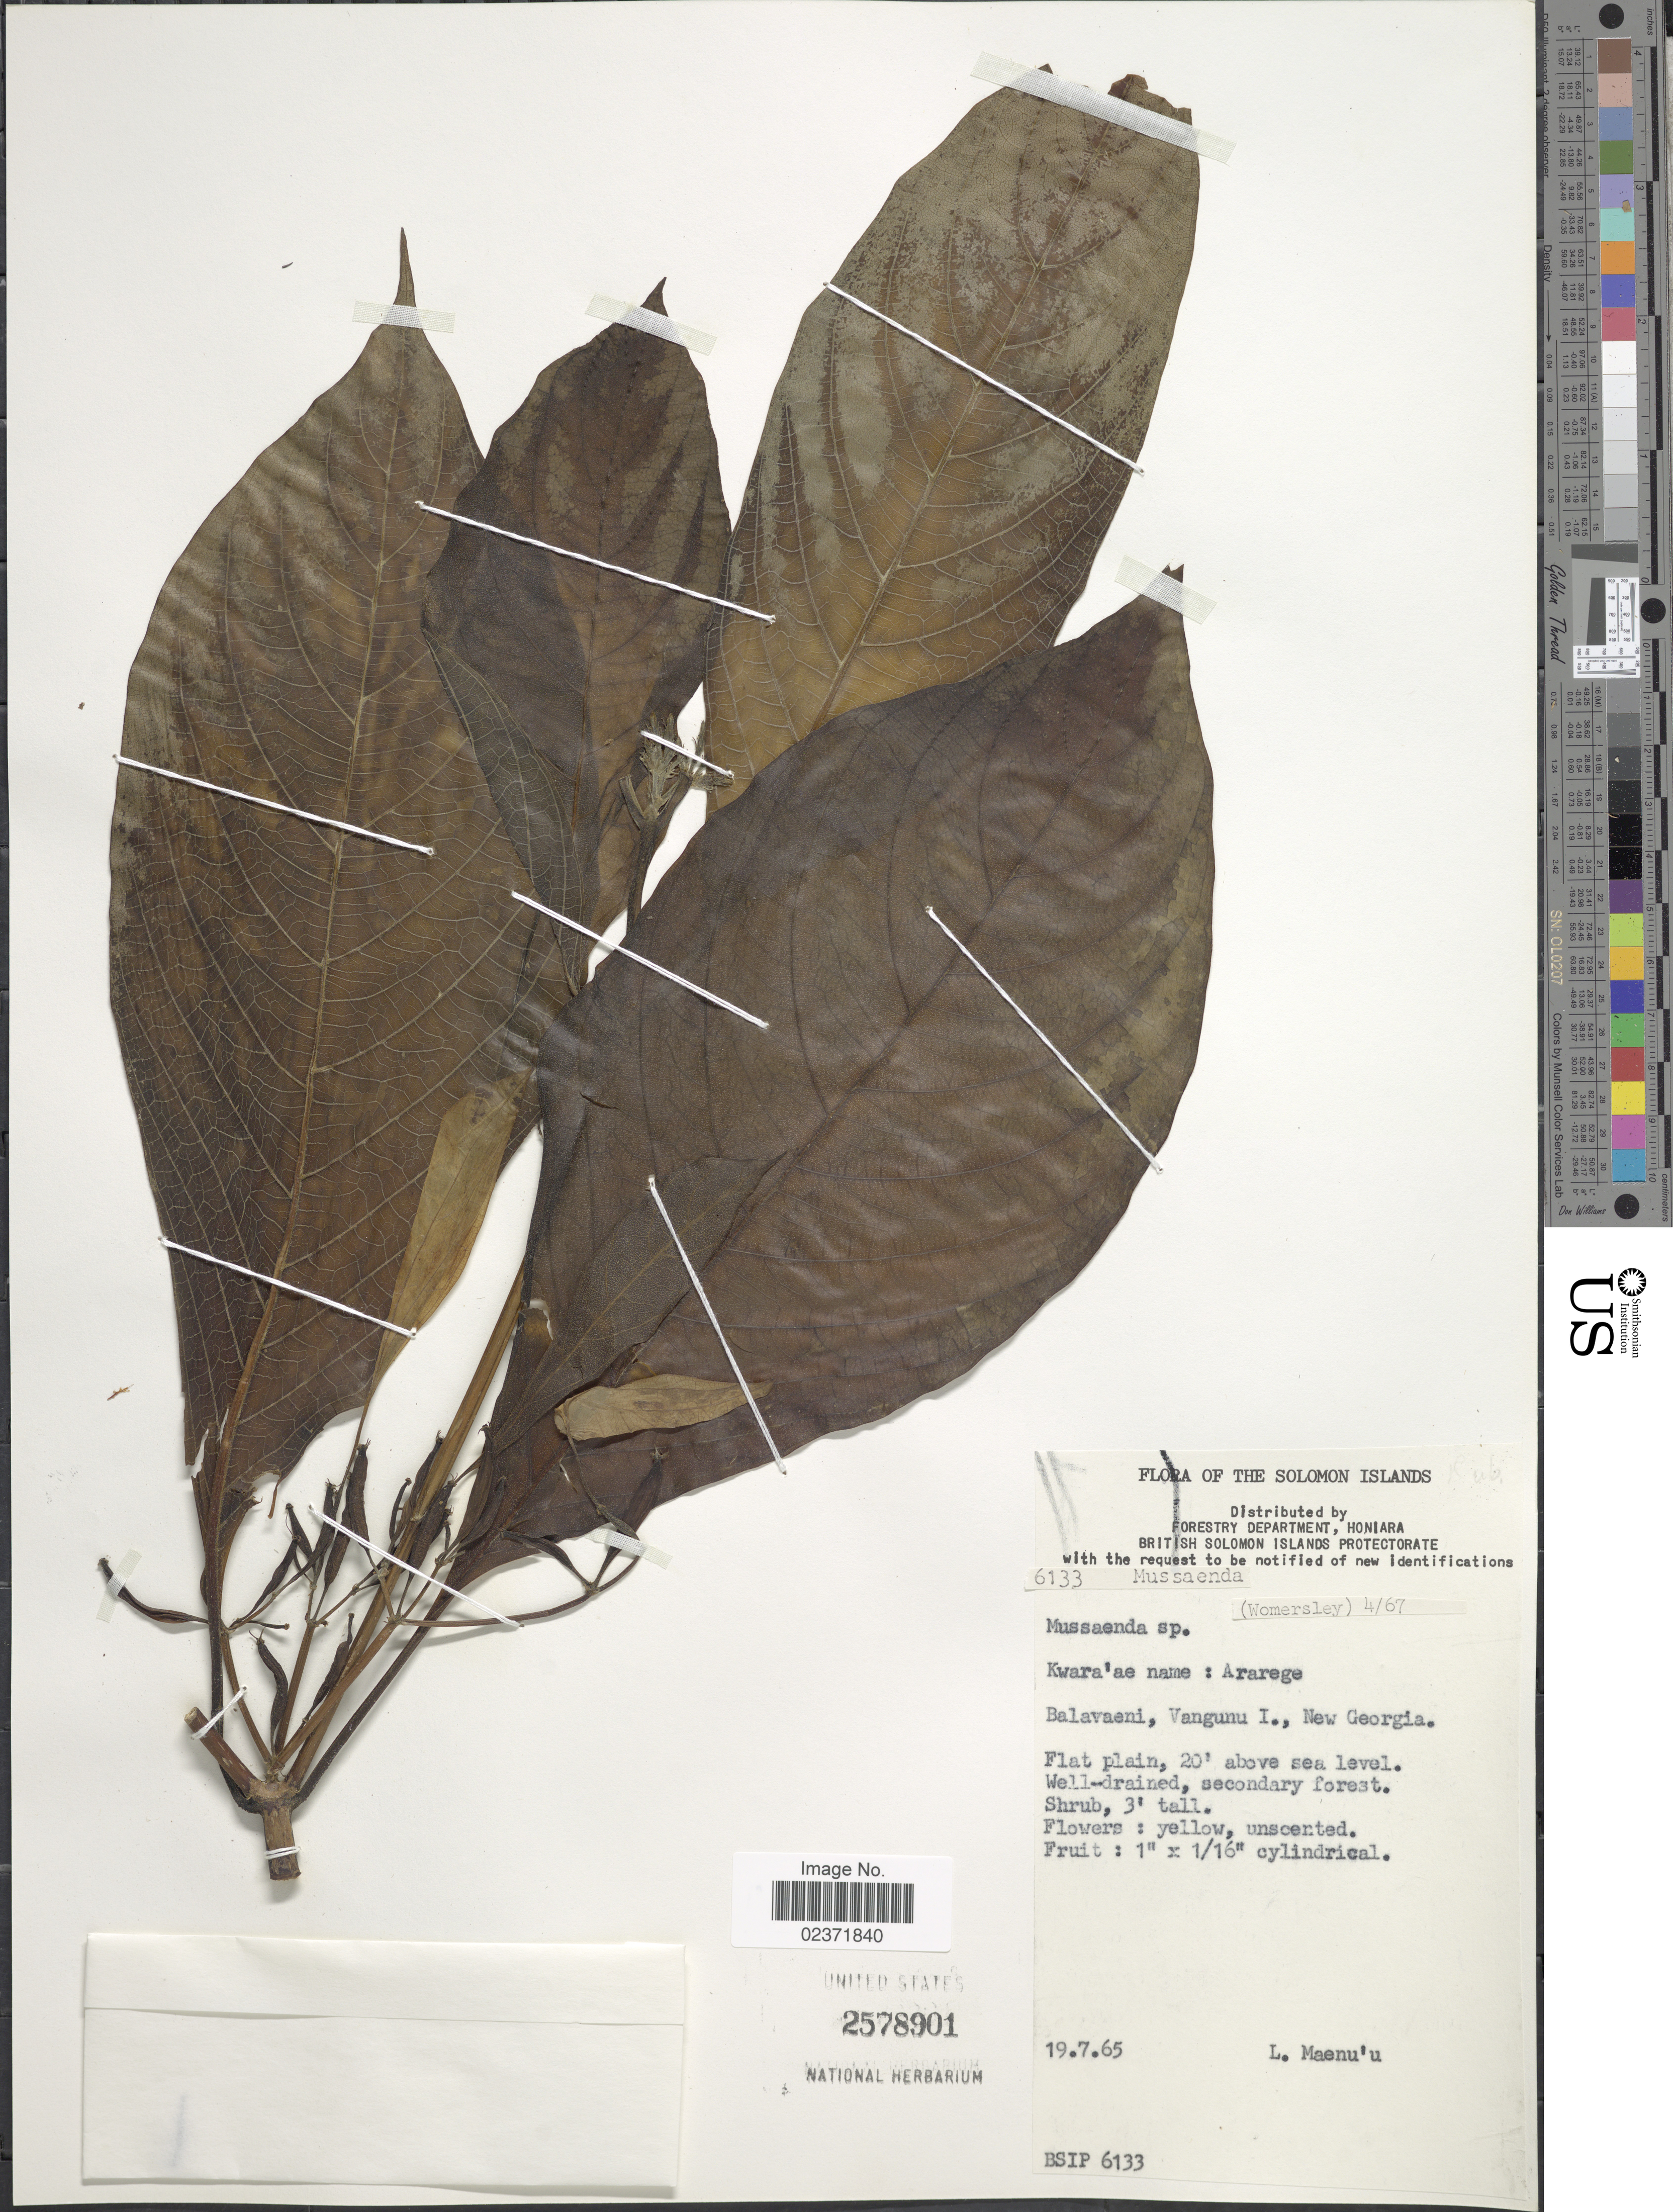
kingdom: Plantae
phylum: Tracheophyta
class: Magnoliopsida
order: Gentianales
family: Rubiaceae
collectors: L. Maenu'u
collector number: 6133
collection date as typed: Transcribed d/m/y: 19/7/65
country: Solomon Islands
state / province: Solomon Islands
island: New Georgia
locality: Balavaeni, Vangunu I., New Georgia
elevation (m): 6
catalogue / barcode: US 2578901